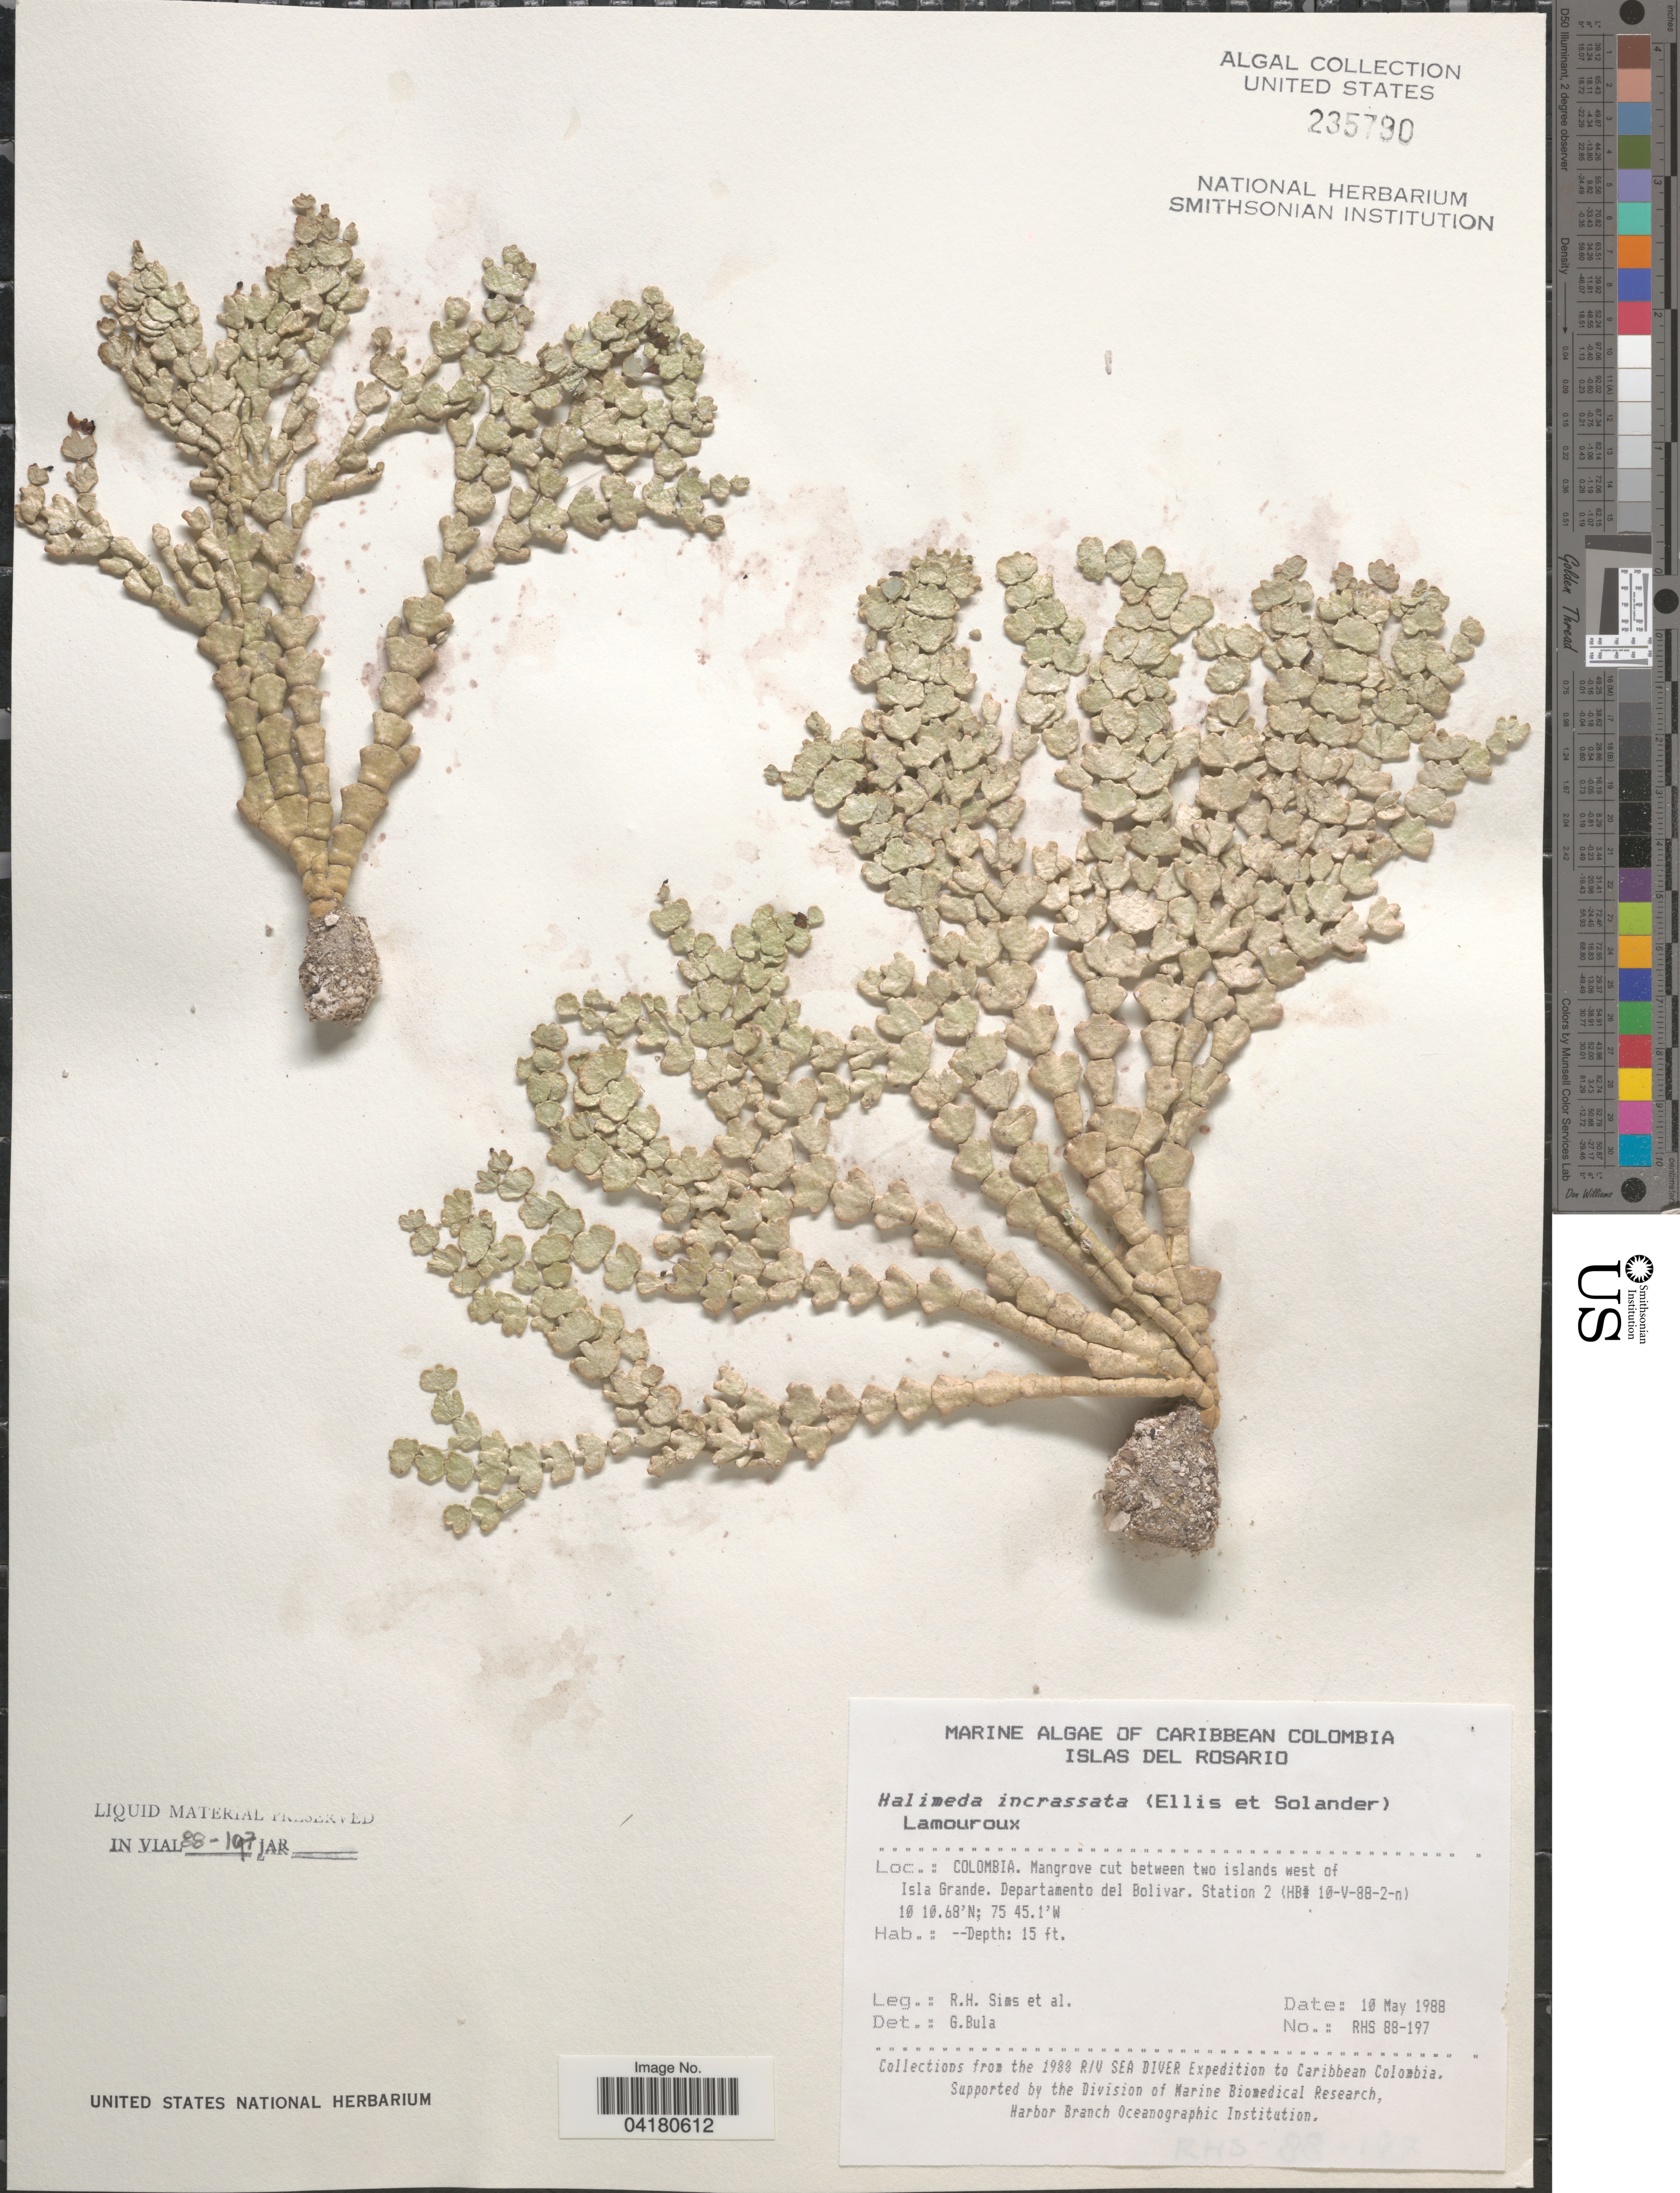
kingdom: Plantae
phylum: Chlorophyta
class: Ulvophyceae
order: Bryopsidales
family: Halimedaceae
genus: Halimeda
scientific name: Halimeda incrassata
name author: (J. Ellis) J.V.Lamouroux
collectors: R. H. Sims & et al.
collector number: RHS88-197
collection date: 1988-05-10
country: Colombia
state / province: Bolívar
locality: Caribbean Colombia. Mangrove cut between two islands west of Isla Grande. Departamento del Bolivar. Station 2 (HB# 10-V-88-2-n). The 1988 R/V Sea Diver Expedition to Caribbean Colombia.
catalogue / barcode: US 235790